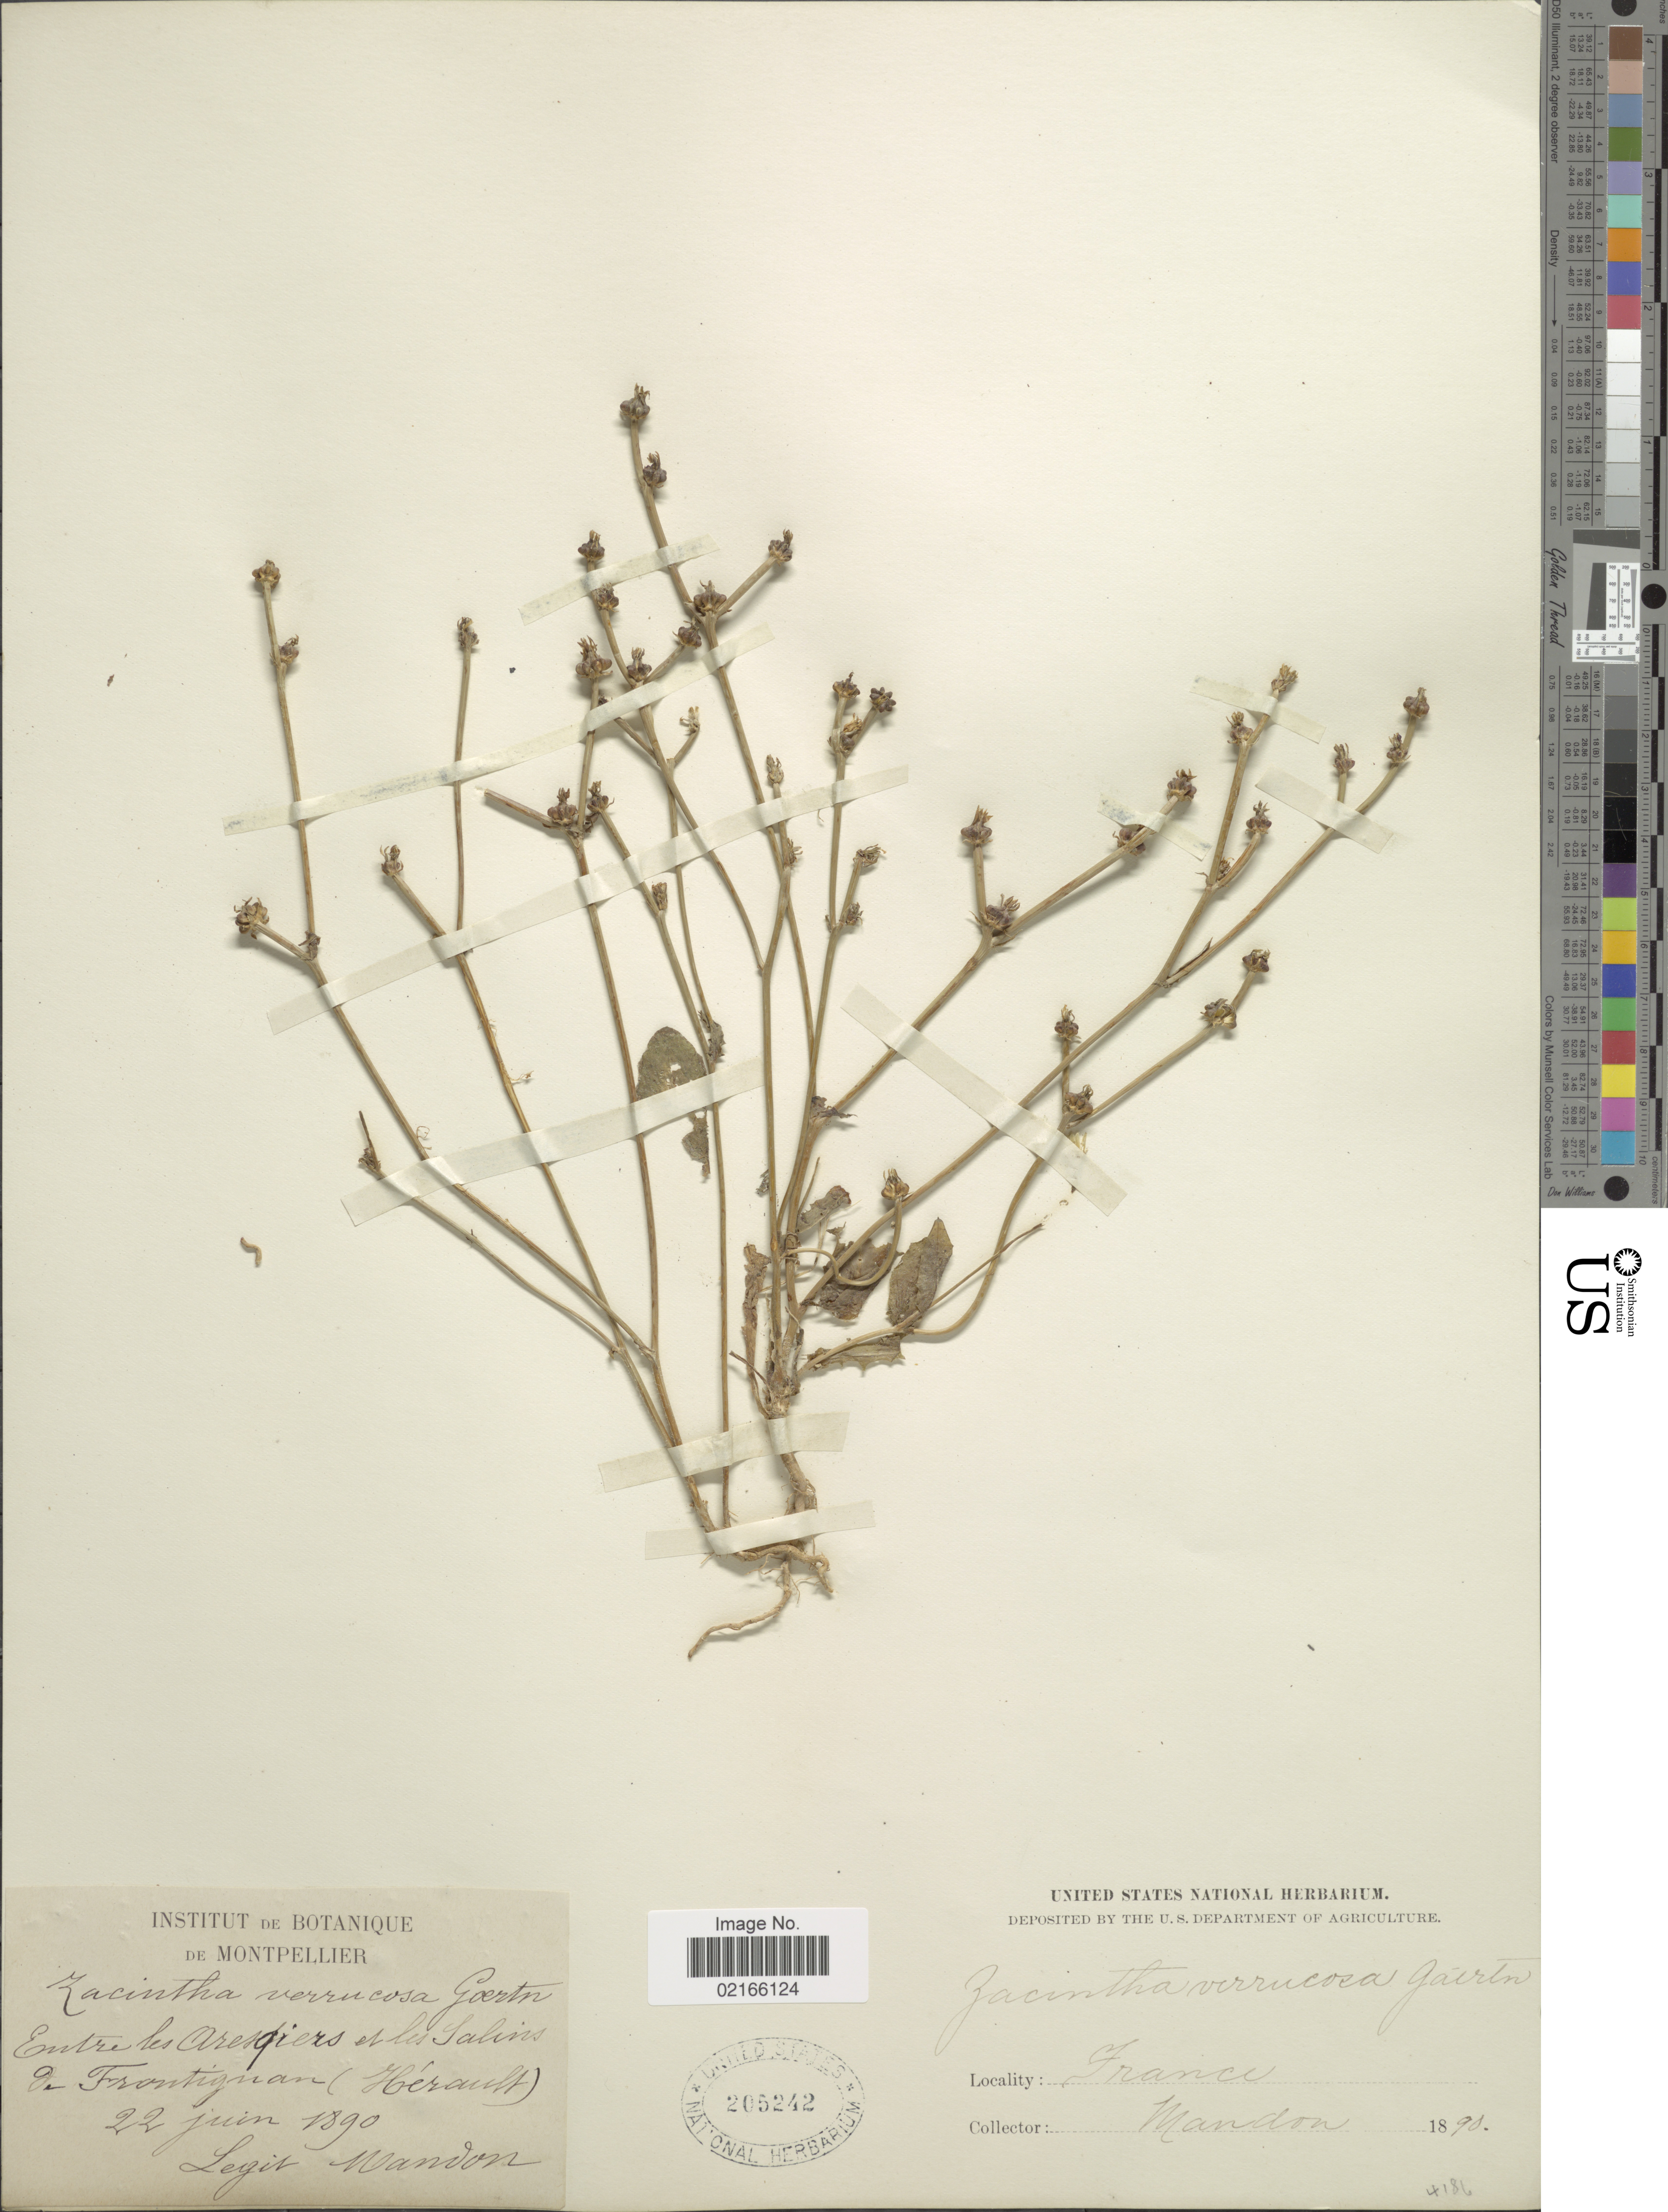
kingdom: Plantae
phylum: Tracheophyta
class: Magnoliopsida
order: Asterales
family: Asteraceae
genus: Crepis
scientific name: Crepis zacintha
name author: (L.) Loisel.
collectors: G. Mandon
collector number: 4186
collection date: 1890-06-22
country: France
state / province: Occitanie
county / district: Hérault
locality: Entre Aresgriers et les Salins de Frontignan (Hérault) [interpreted]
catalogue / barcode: US 205242